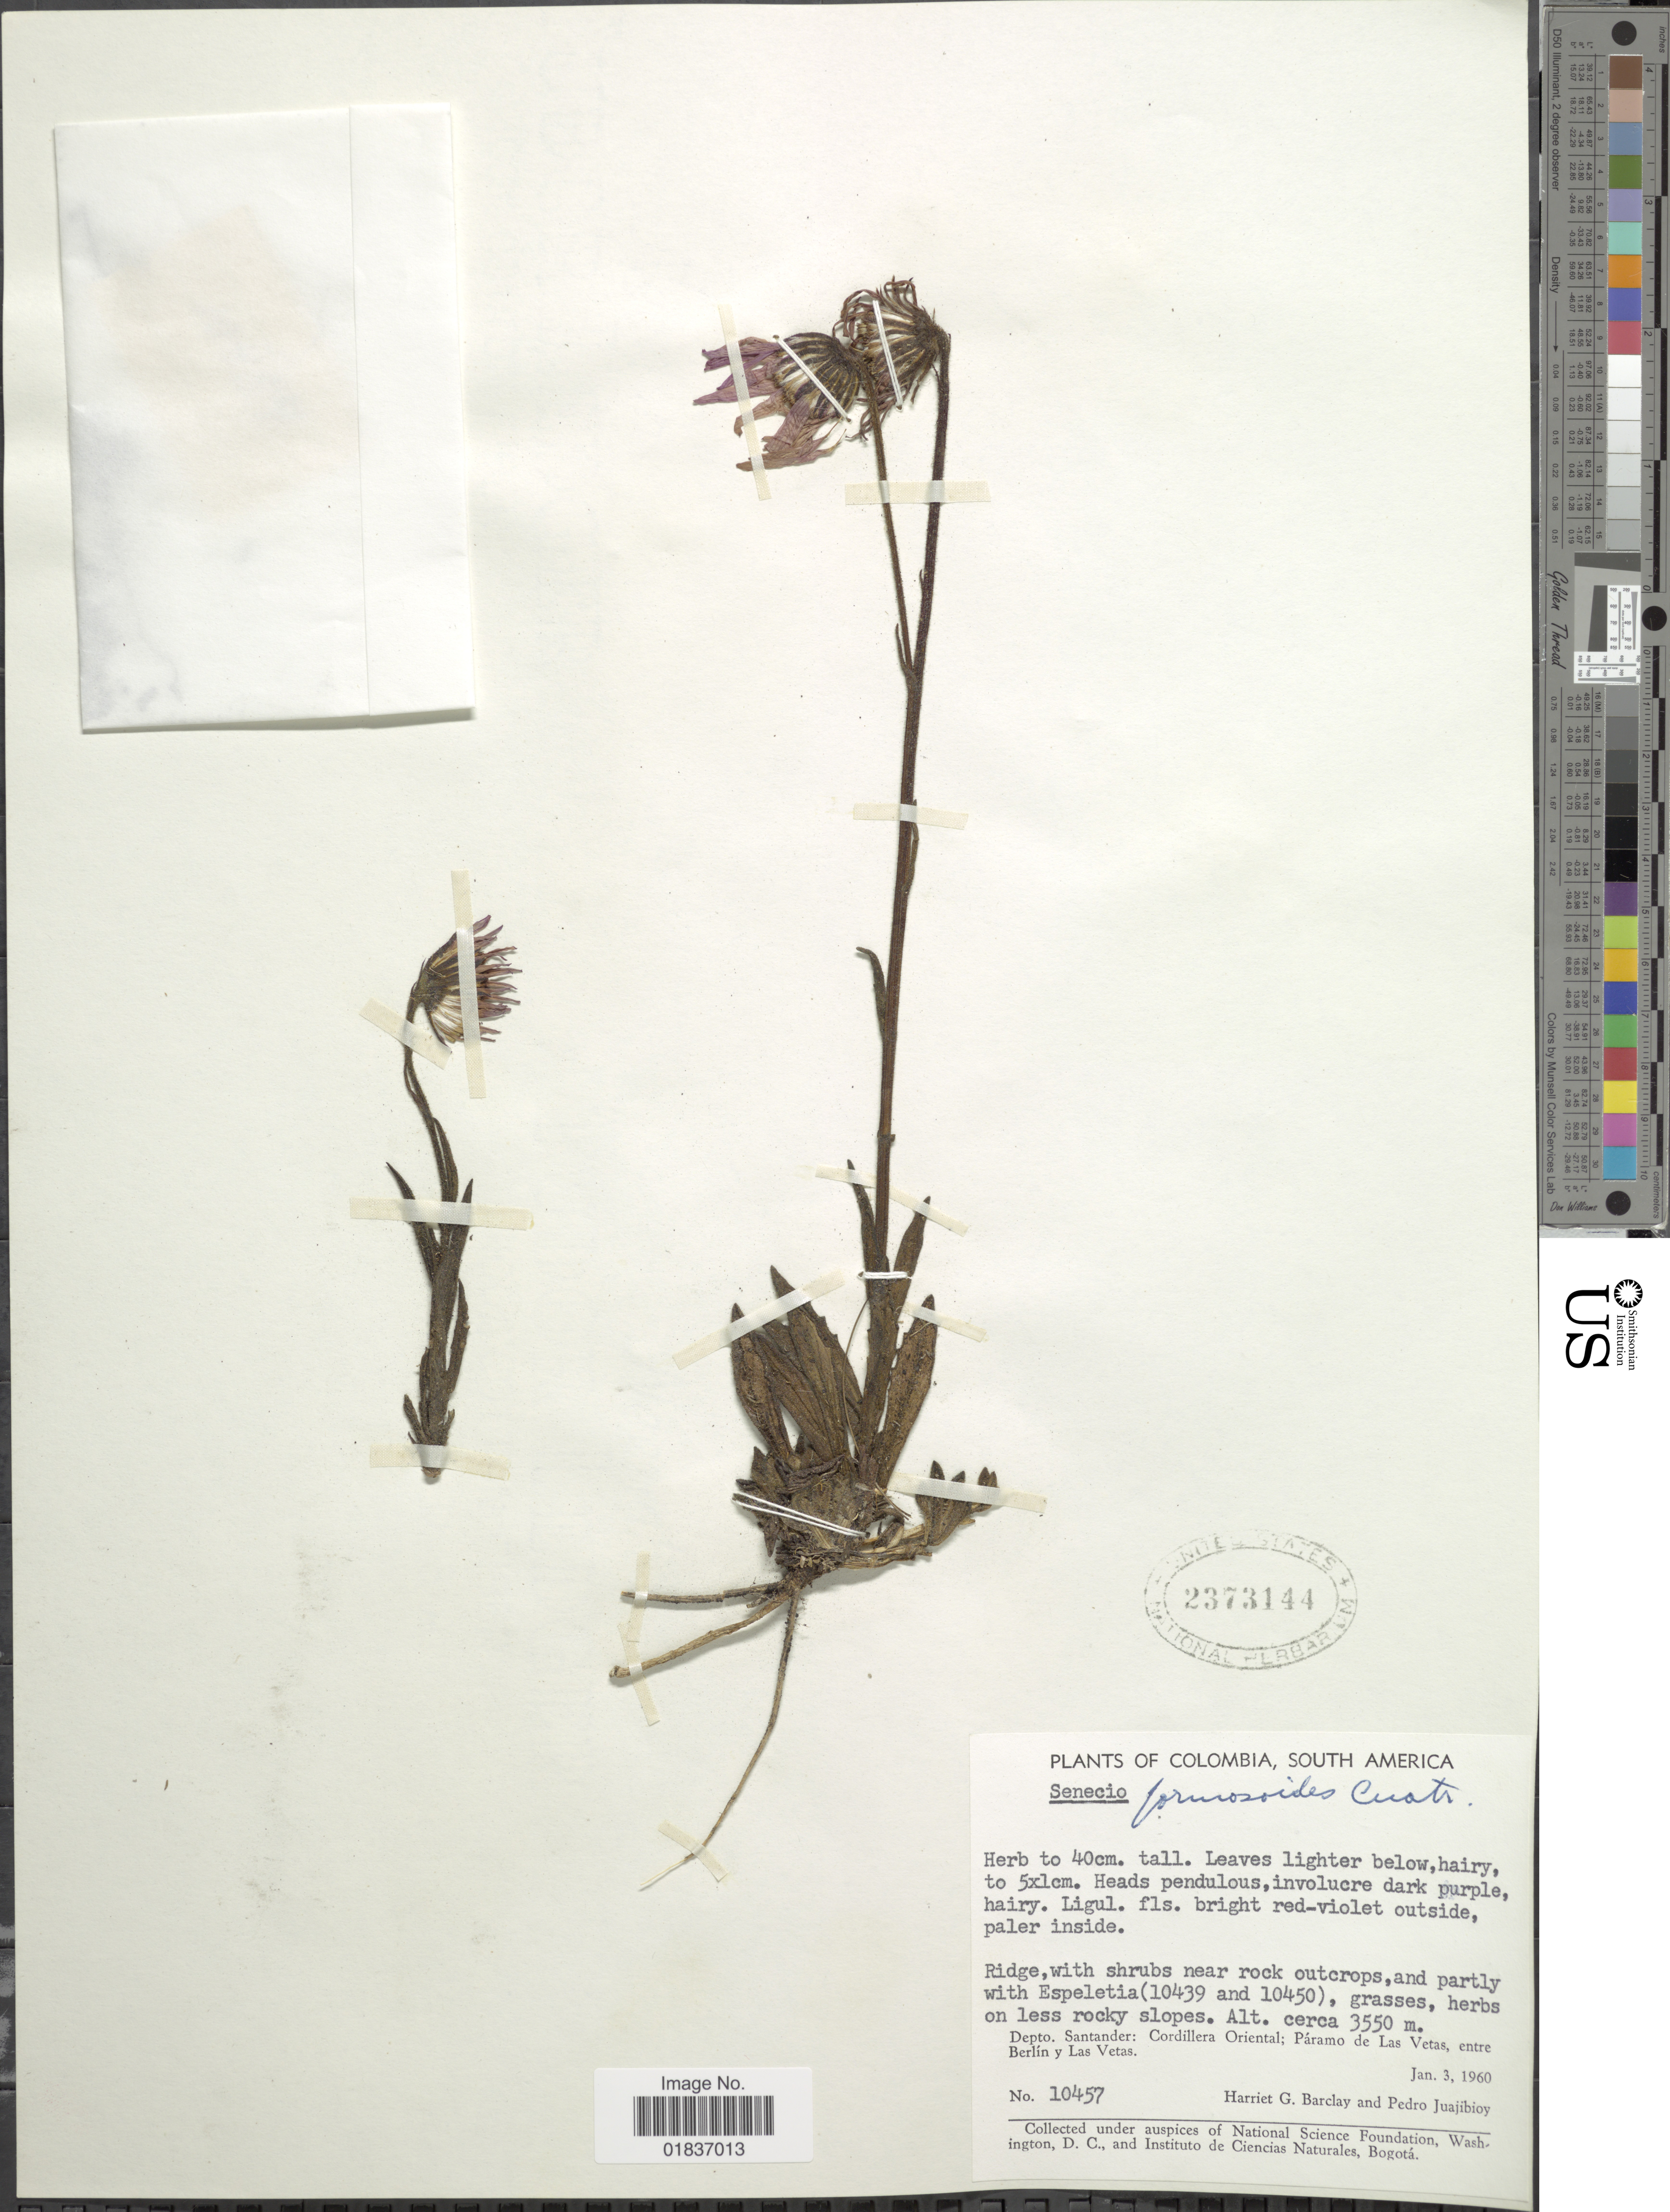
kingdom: Plantae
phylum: Tracheophyta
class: Magnoliopsida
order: Asterales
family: Asteraceae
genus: Senecio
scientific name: Senecio formosoides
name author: Cuatrec.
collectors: H. G. Barclay & P. Juajibioy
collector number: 10457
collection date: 1961-01-03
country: Colombia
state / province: Santander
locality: Depto. Santander: Cordillera Oriental; Paramo de Las Vetas, entre Berling y Las Vetas.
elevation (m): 3550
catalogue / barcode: US 2373144